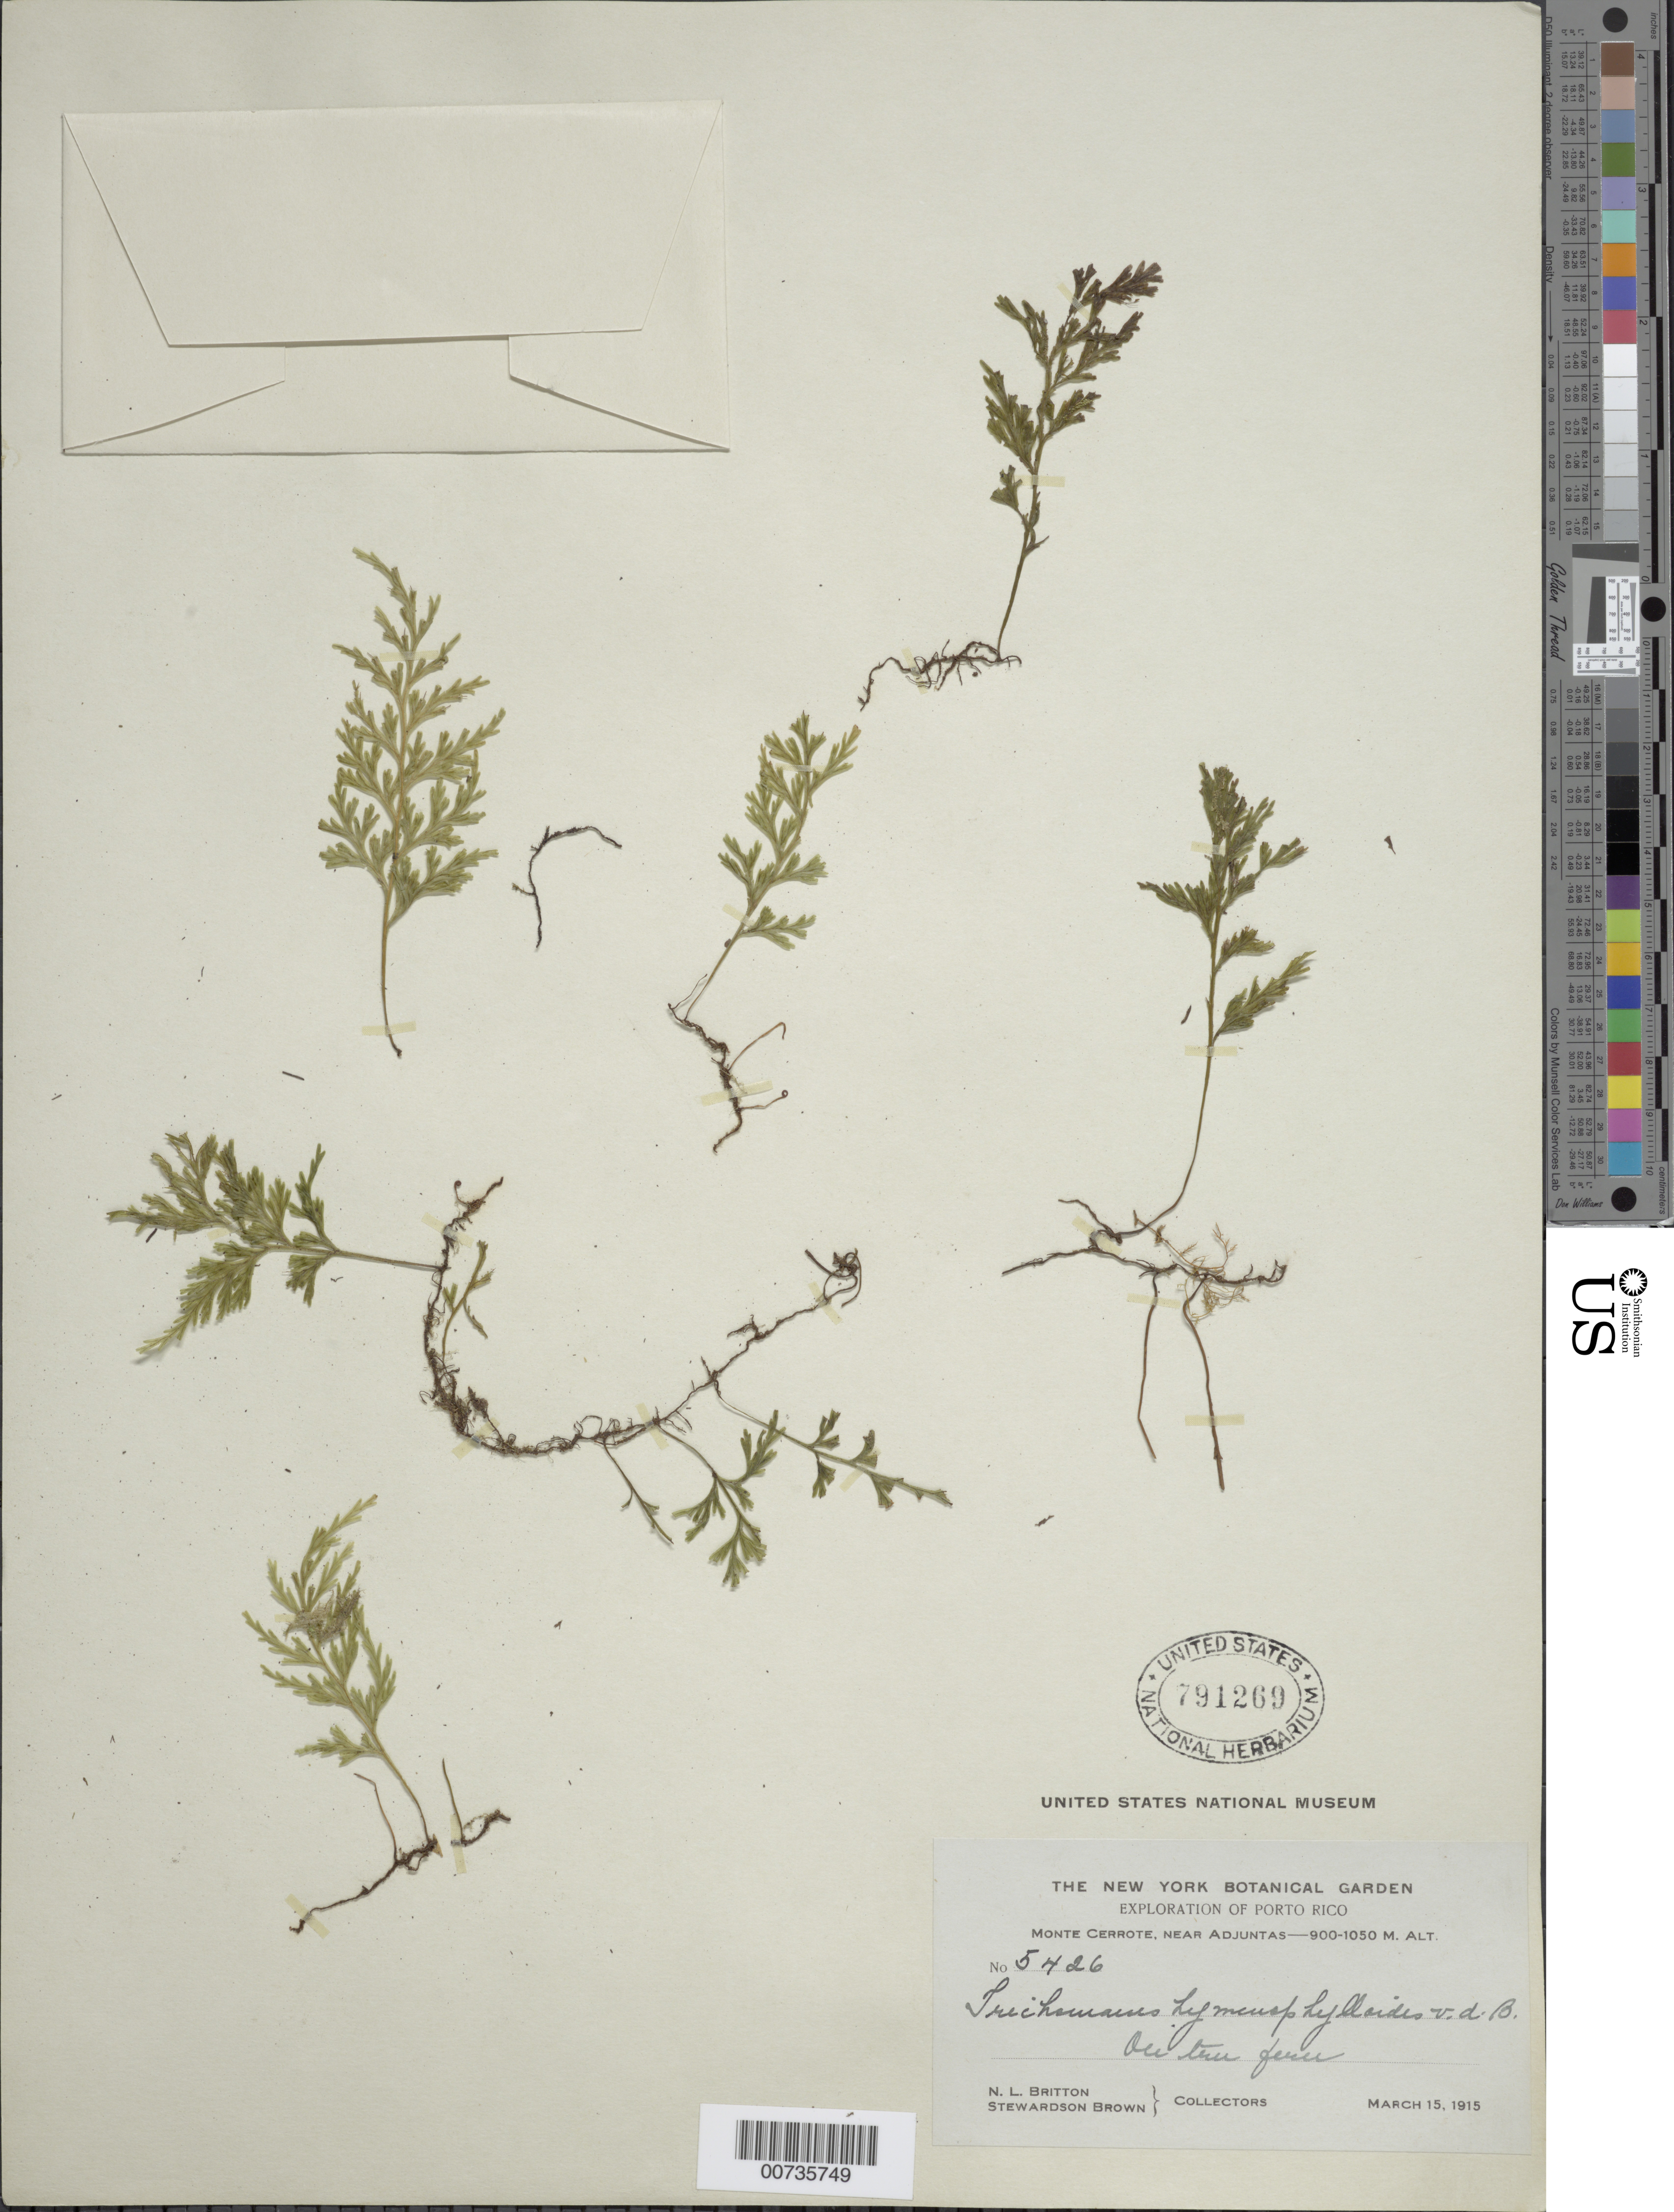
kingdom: Plantae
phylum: Tracheophyta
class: Polypodiopsida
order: Hymenophyllales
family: Hymenophyllaceae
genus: Polyphlebium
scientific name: Polyphlebium hymenophylloides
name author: (Bosch) Ebihara & Dubuisson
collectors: N. Britton & S. Brown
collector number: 5426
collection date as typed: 15 Mar 1915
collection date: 1915-03-15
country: Puerto Rico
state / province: Adjuntas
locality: Monte Cerrote, near Adjuntas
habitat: On tree fern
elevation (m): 900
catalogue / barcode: US 791269